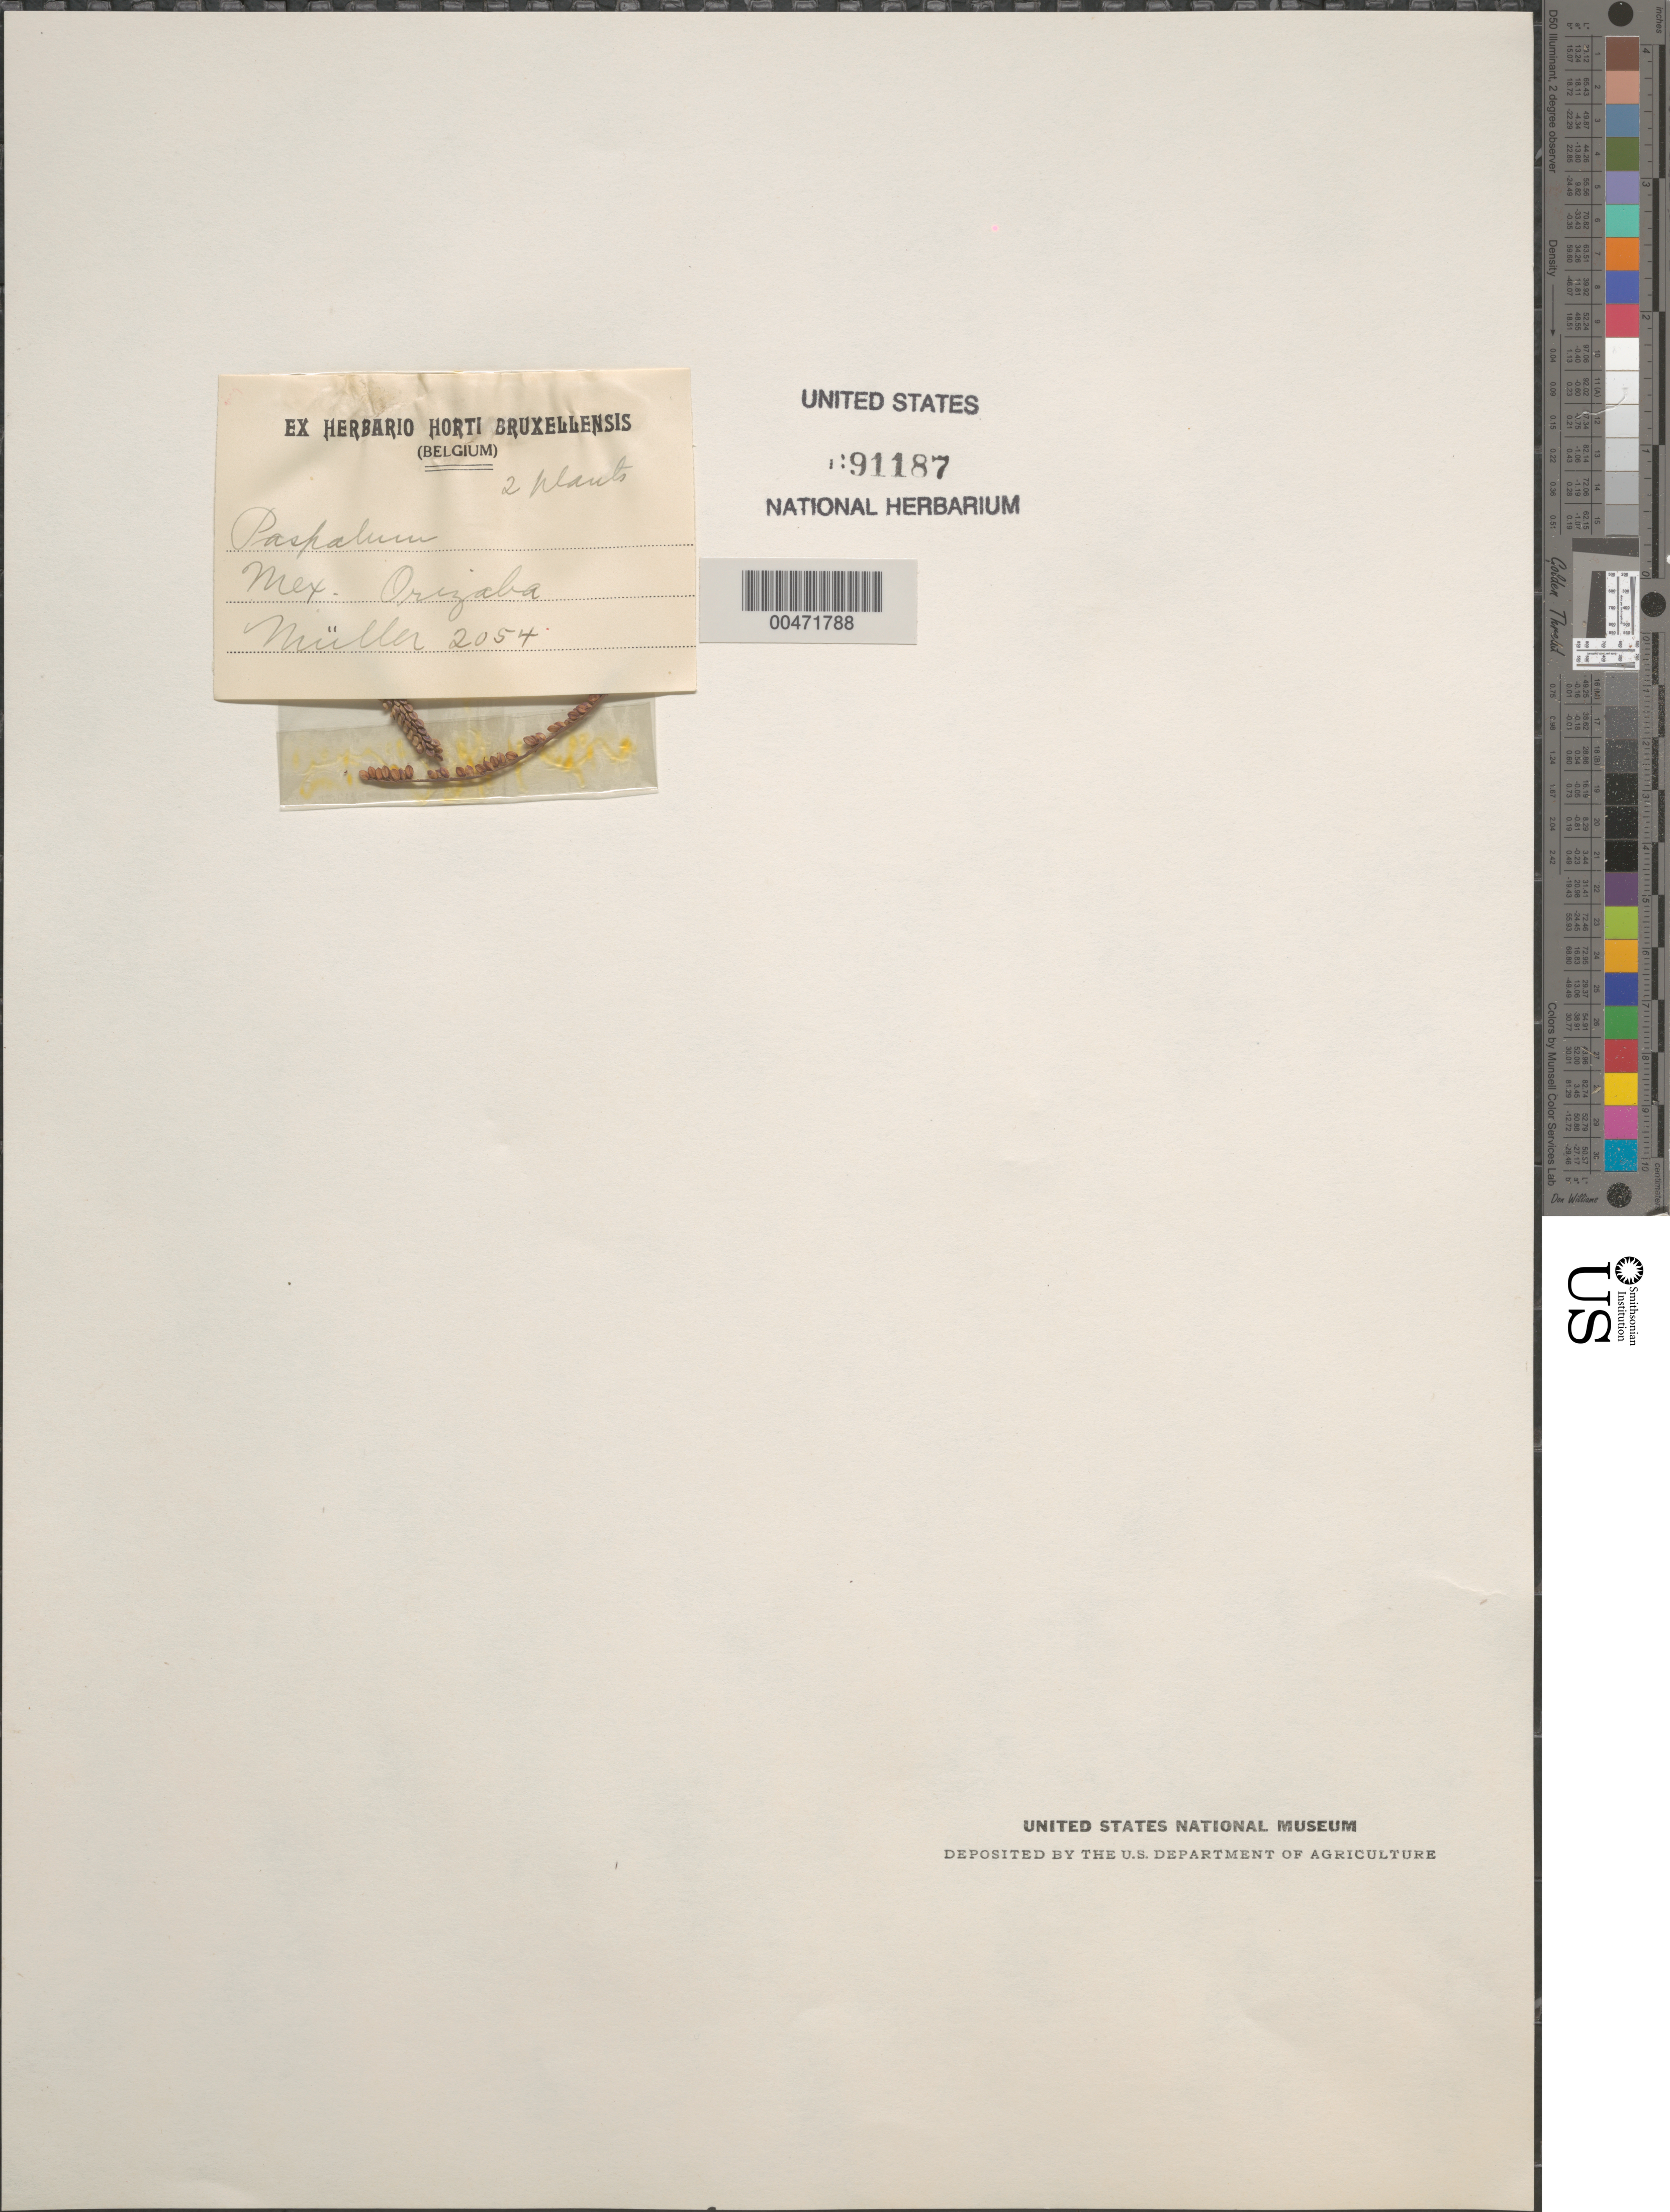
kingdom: Plantae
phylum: Tracheophyta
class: Liliopsida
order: Poales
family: Poaceae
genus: Paspalum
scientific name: Paspalum tinctum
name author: Chase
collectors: -. Mller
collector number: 2054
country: Mexico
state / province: Veracruz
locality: Orizaba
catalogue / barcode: US 91187